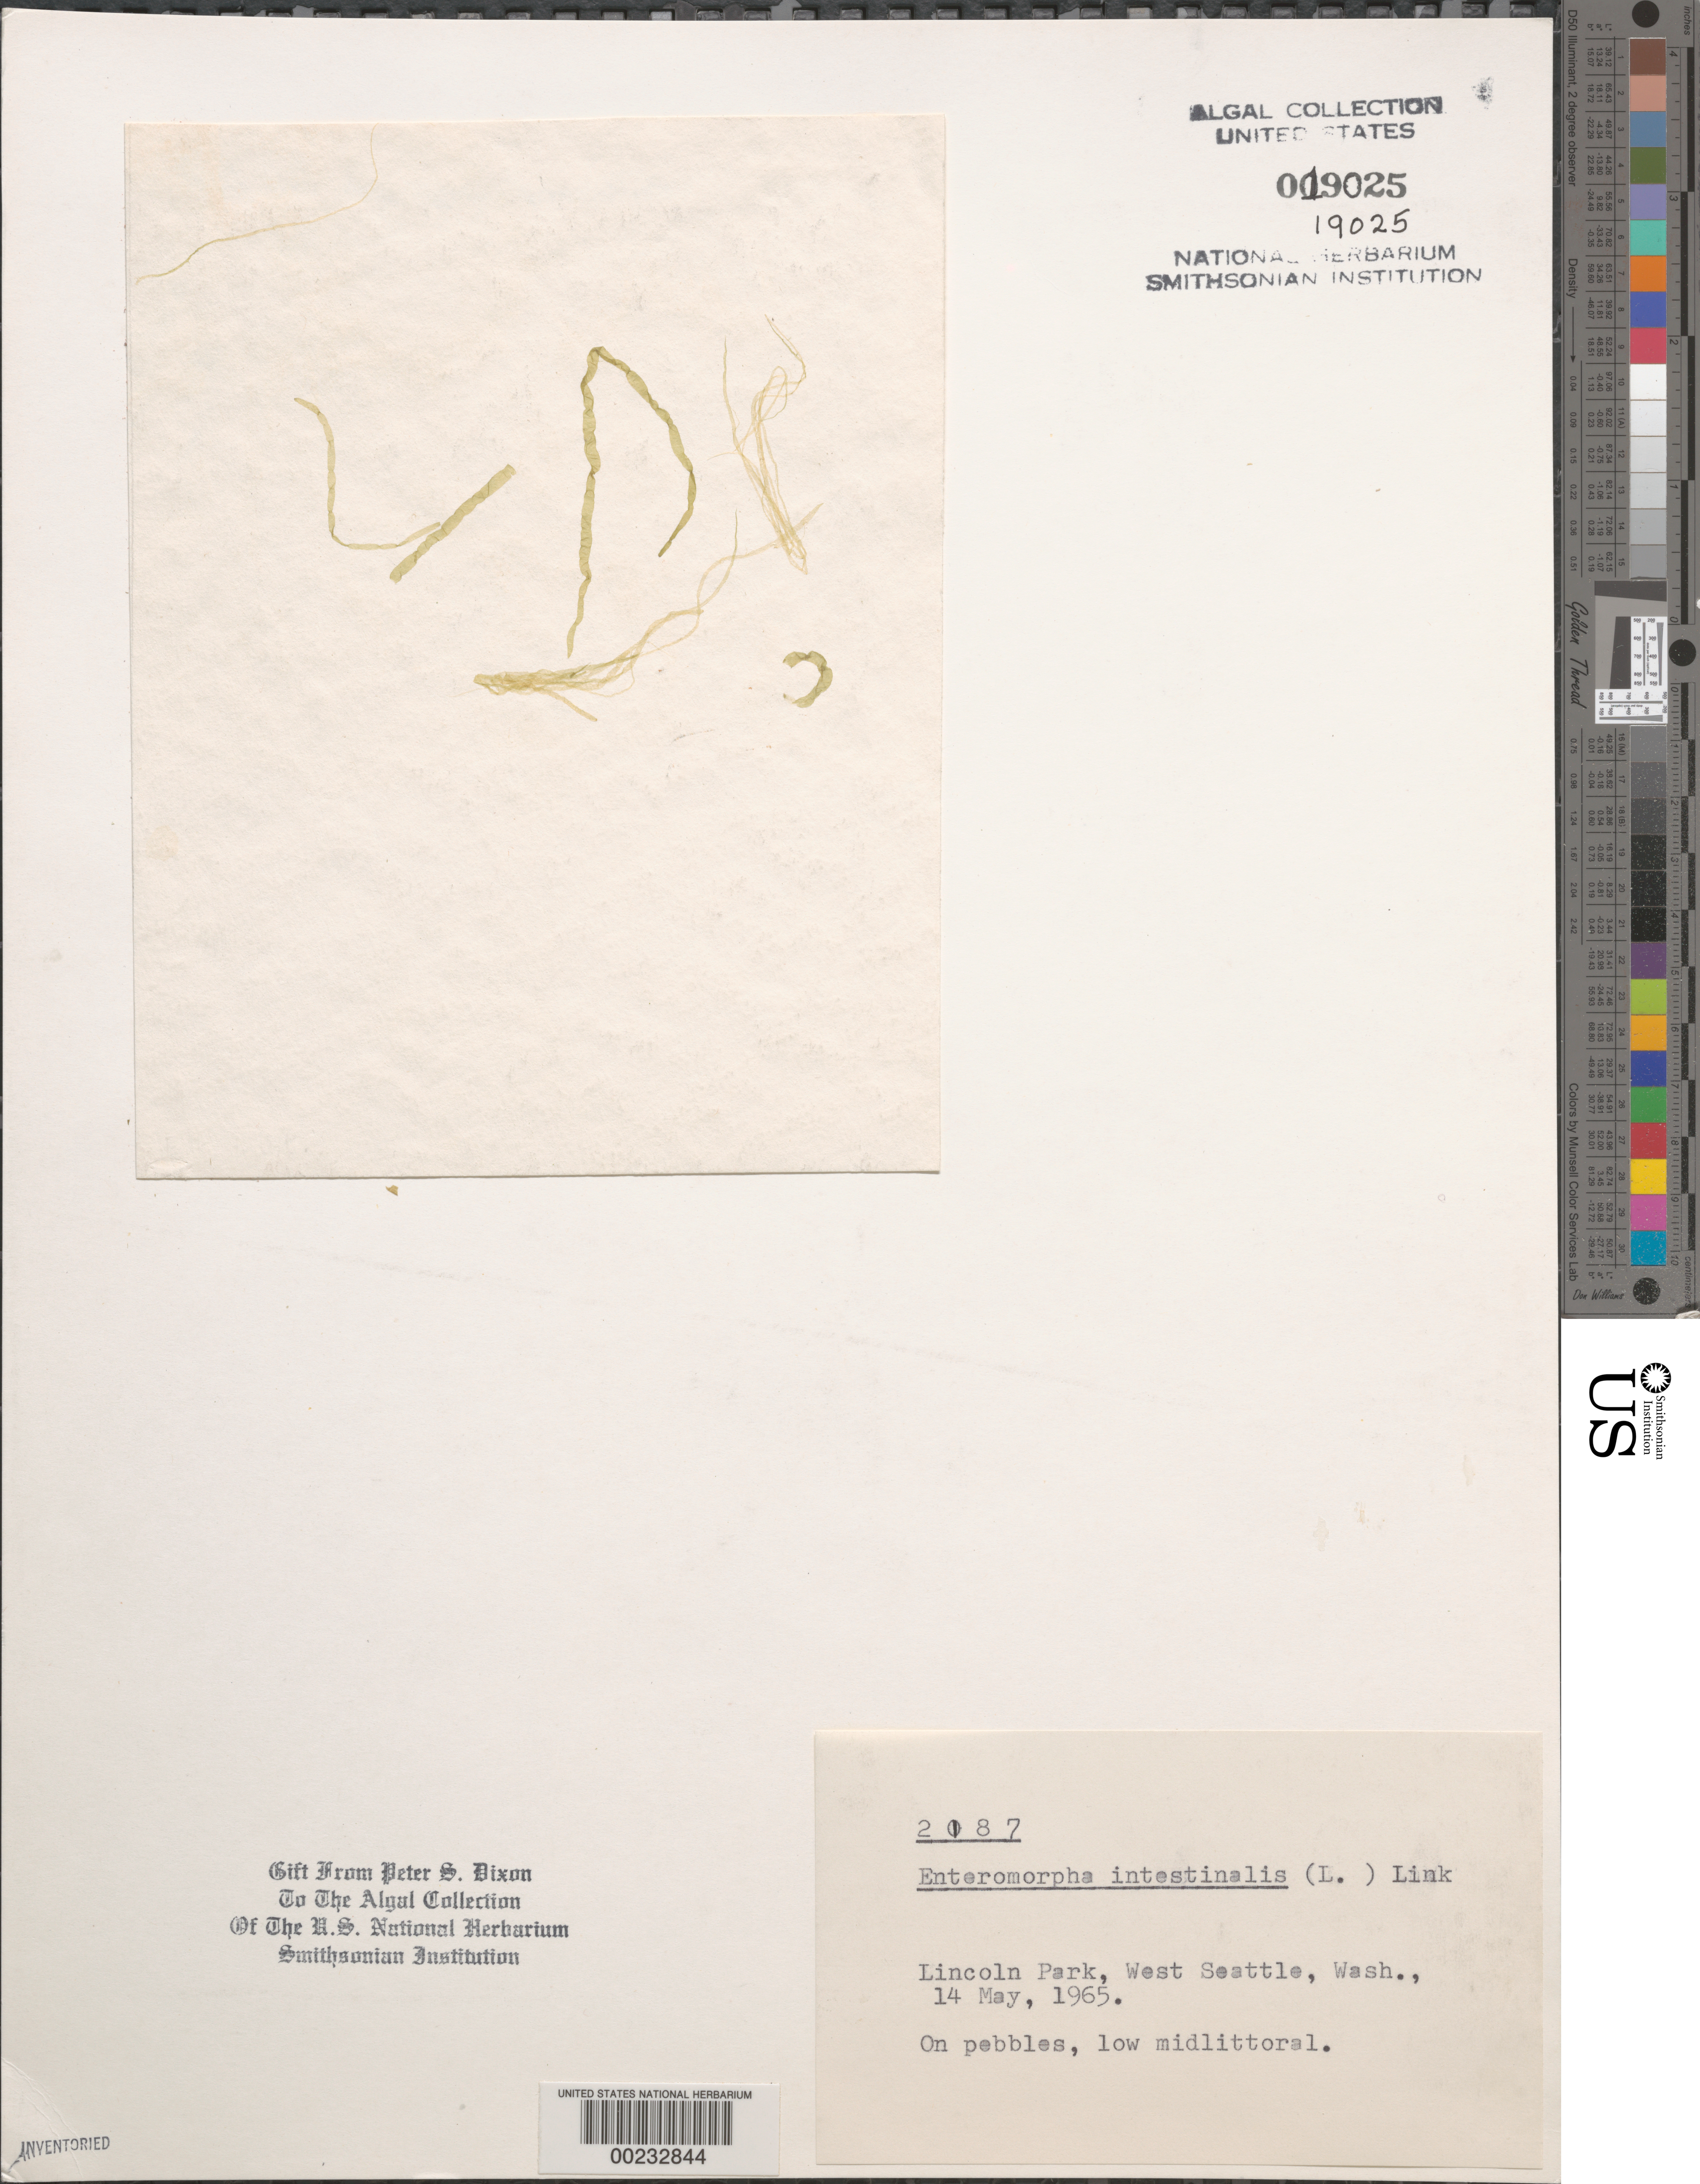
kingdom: Plantae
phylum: Chlorophyta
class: Ulvophyceae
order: Ulvales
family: Ulvaceae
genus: Ulva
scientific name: Ulva intestinalis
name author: L.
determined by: Algae name updating Project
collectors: P. S. Dixon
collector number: PSD 2187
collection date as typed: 14 May 1965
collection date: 1965-05-14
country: United States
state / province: Washington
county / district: King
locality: West Seattle, Lincoln Park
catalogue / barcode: US 19025